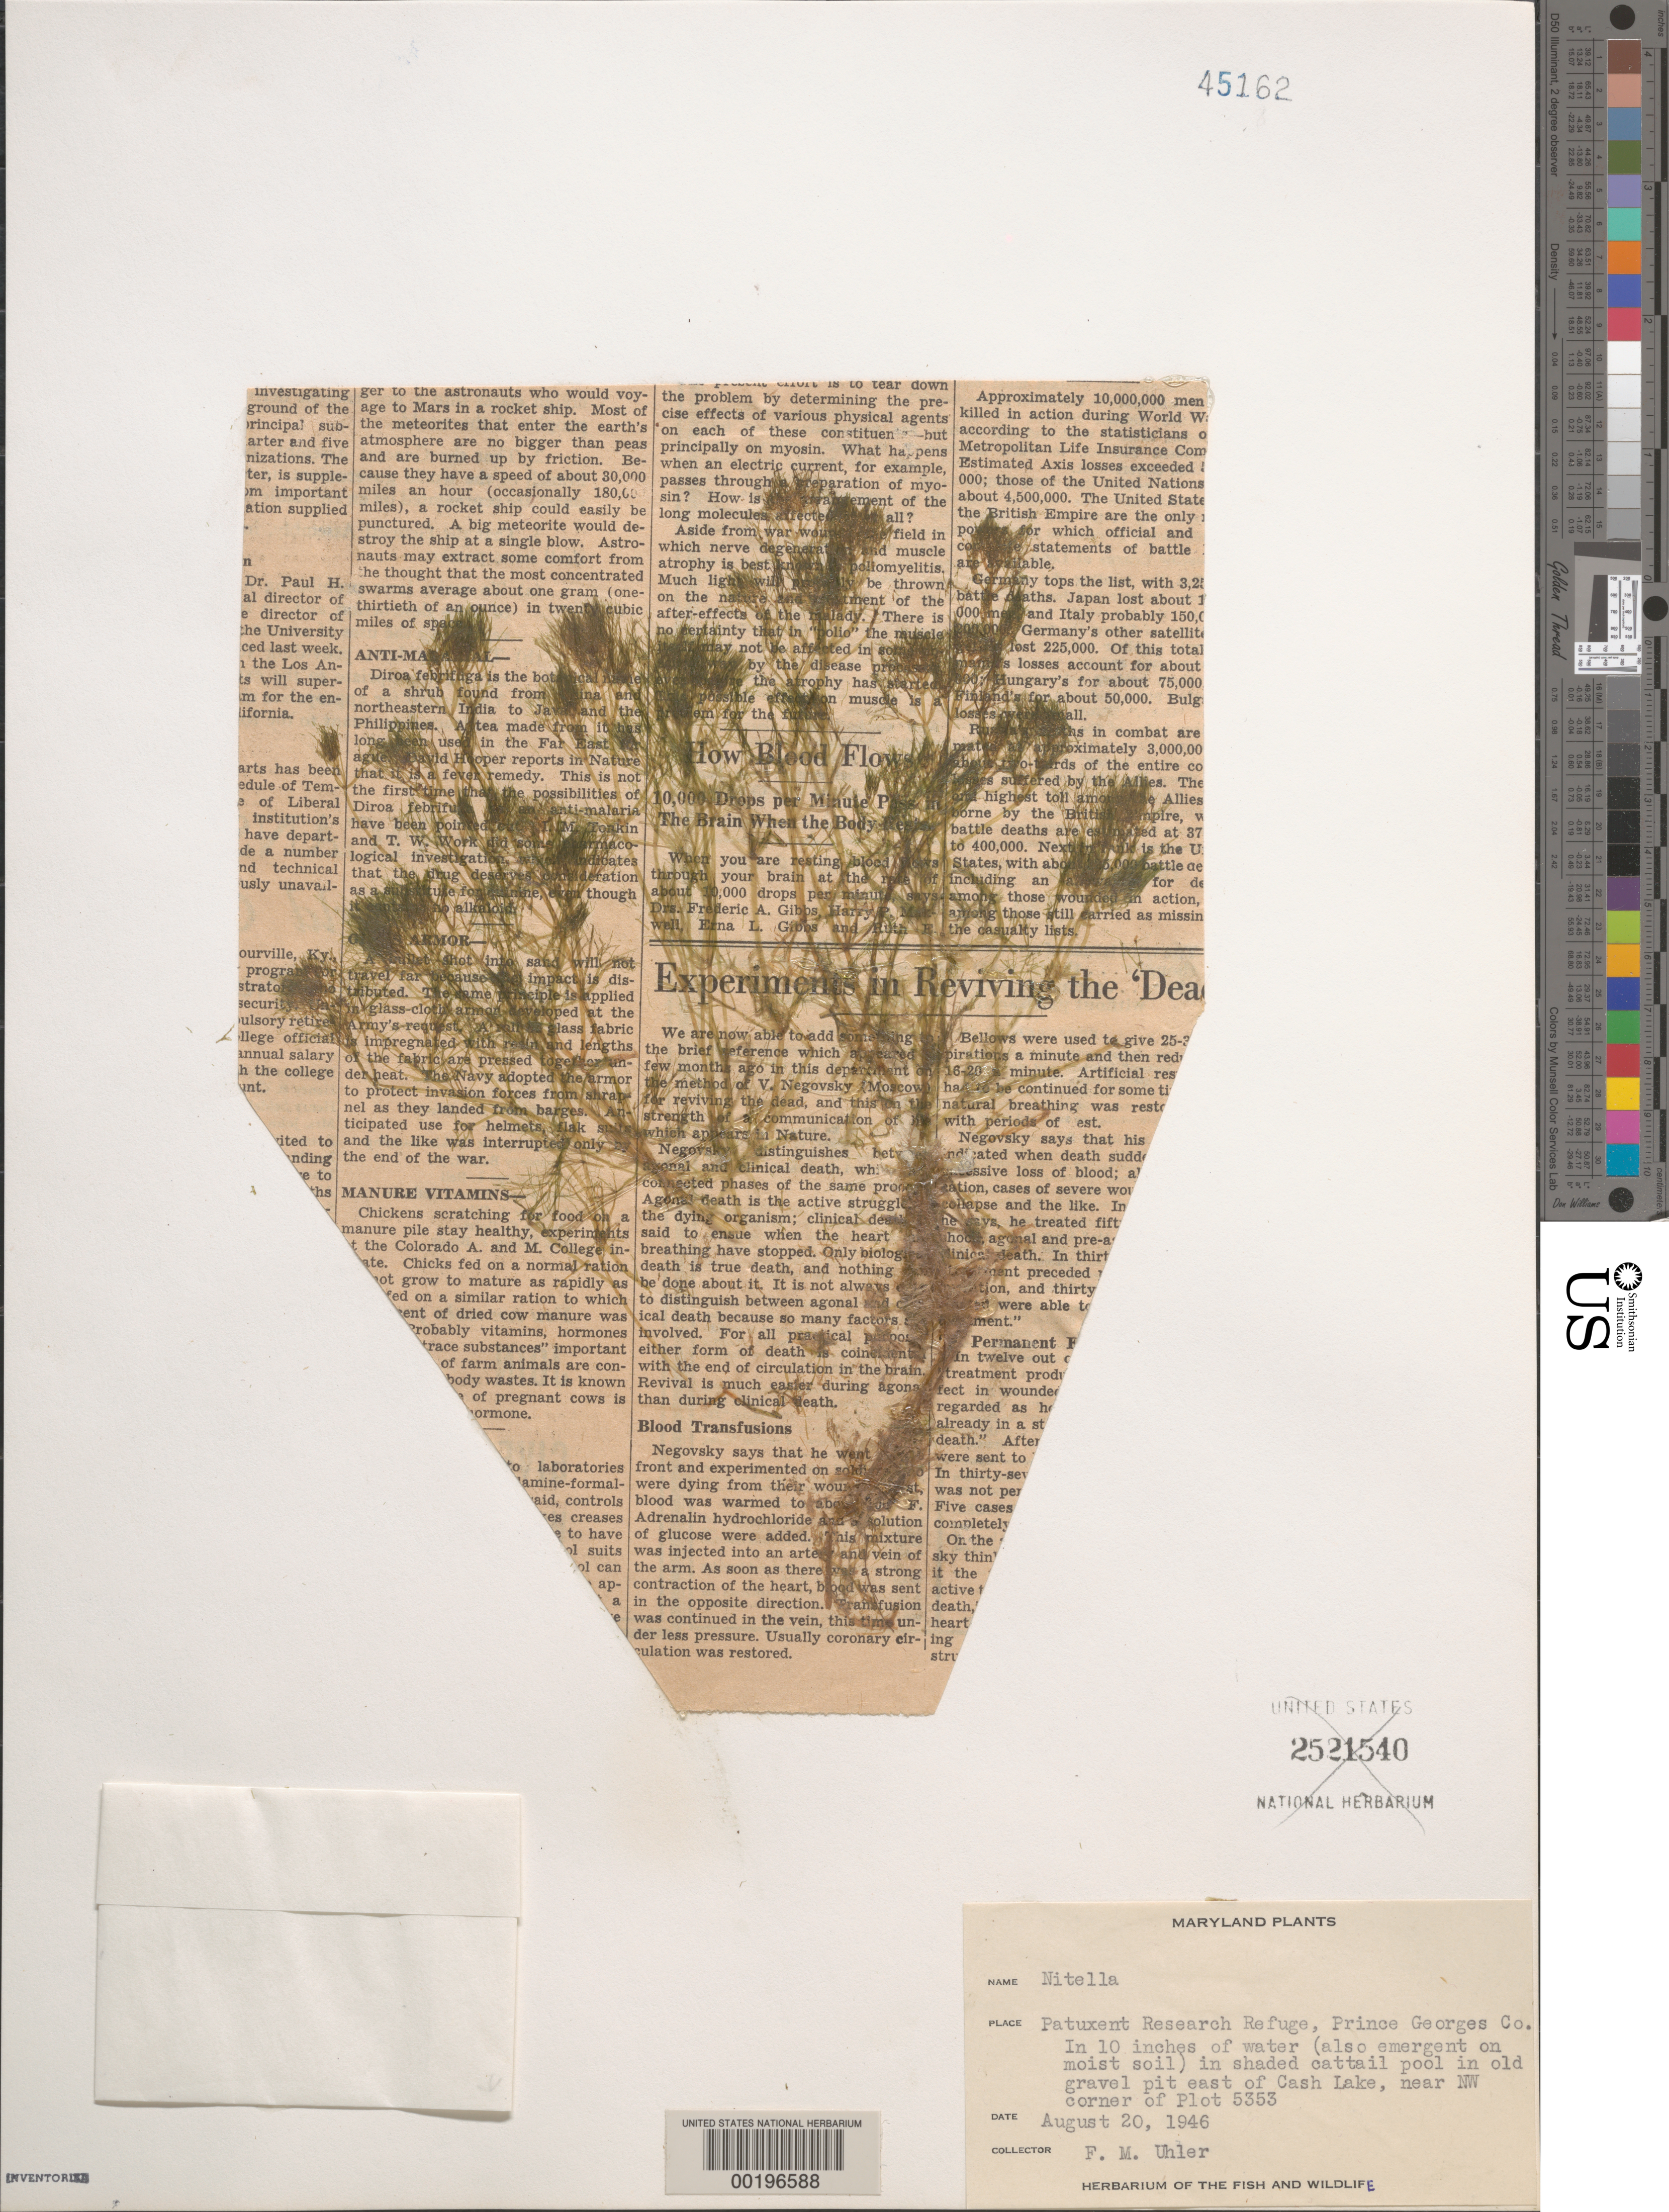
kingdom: Plantae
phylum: Charophyta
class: Charophyceae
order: Charales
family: Characeae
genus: Nitella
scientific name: Nitella sp.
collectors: F. M. Uhler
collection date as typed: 20 Aug 1946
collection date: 1946-08-20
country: United States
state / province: Maryland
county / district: Prince George's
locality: Patuxent Research Refuge east of Cash Lake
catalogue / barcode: US 45162